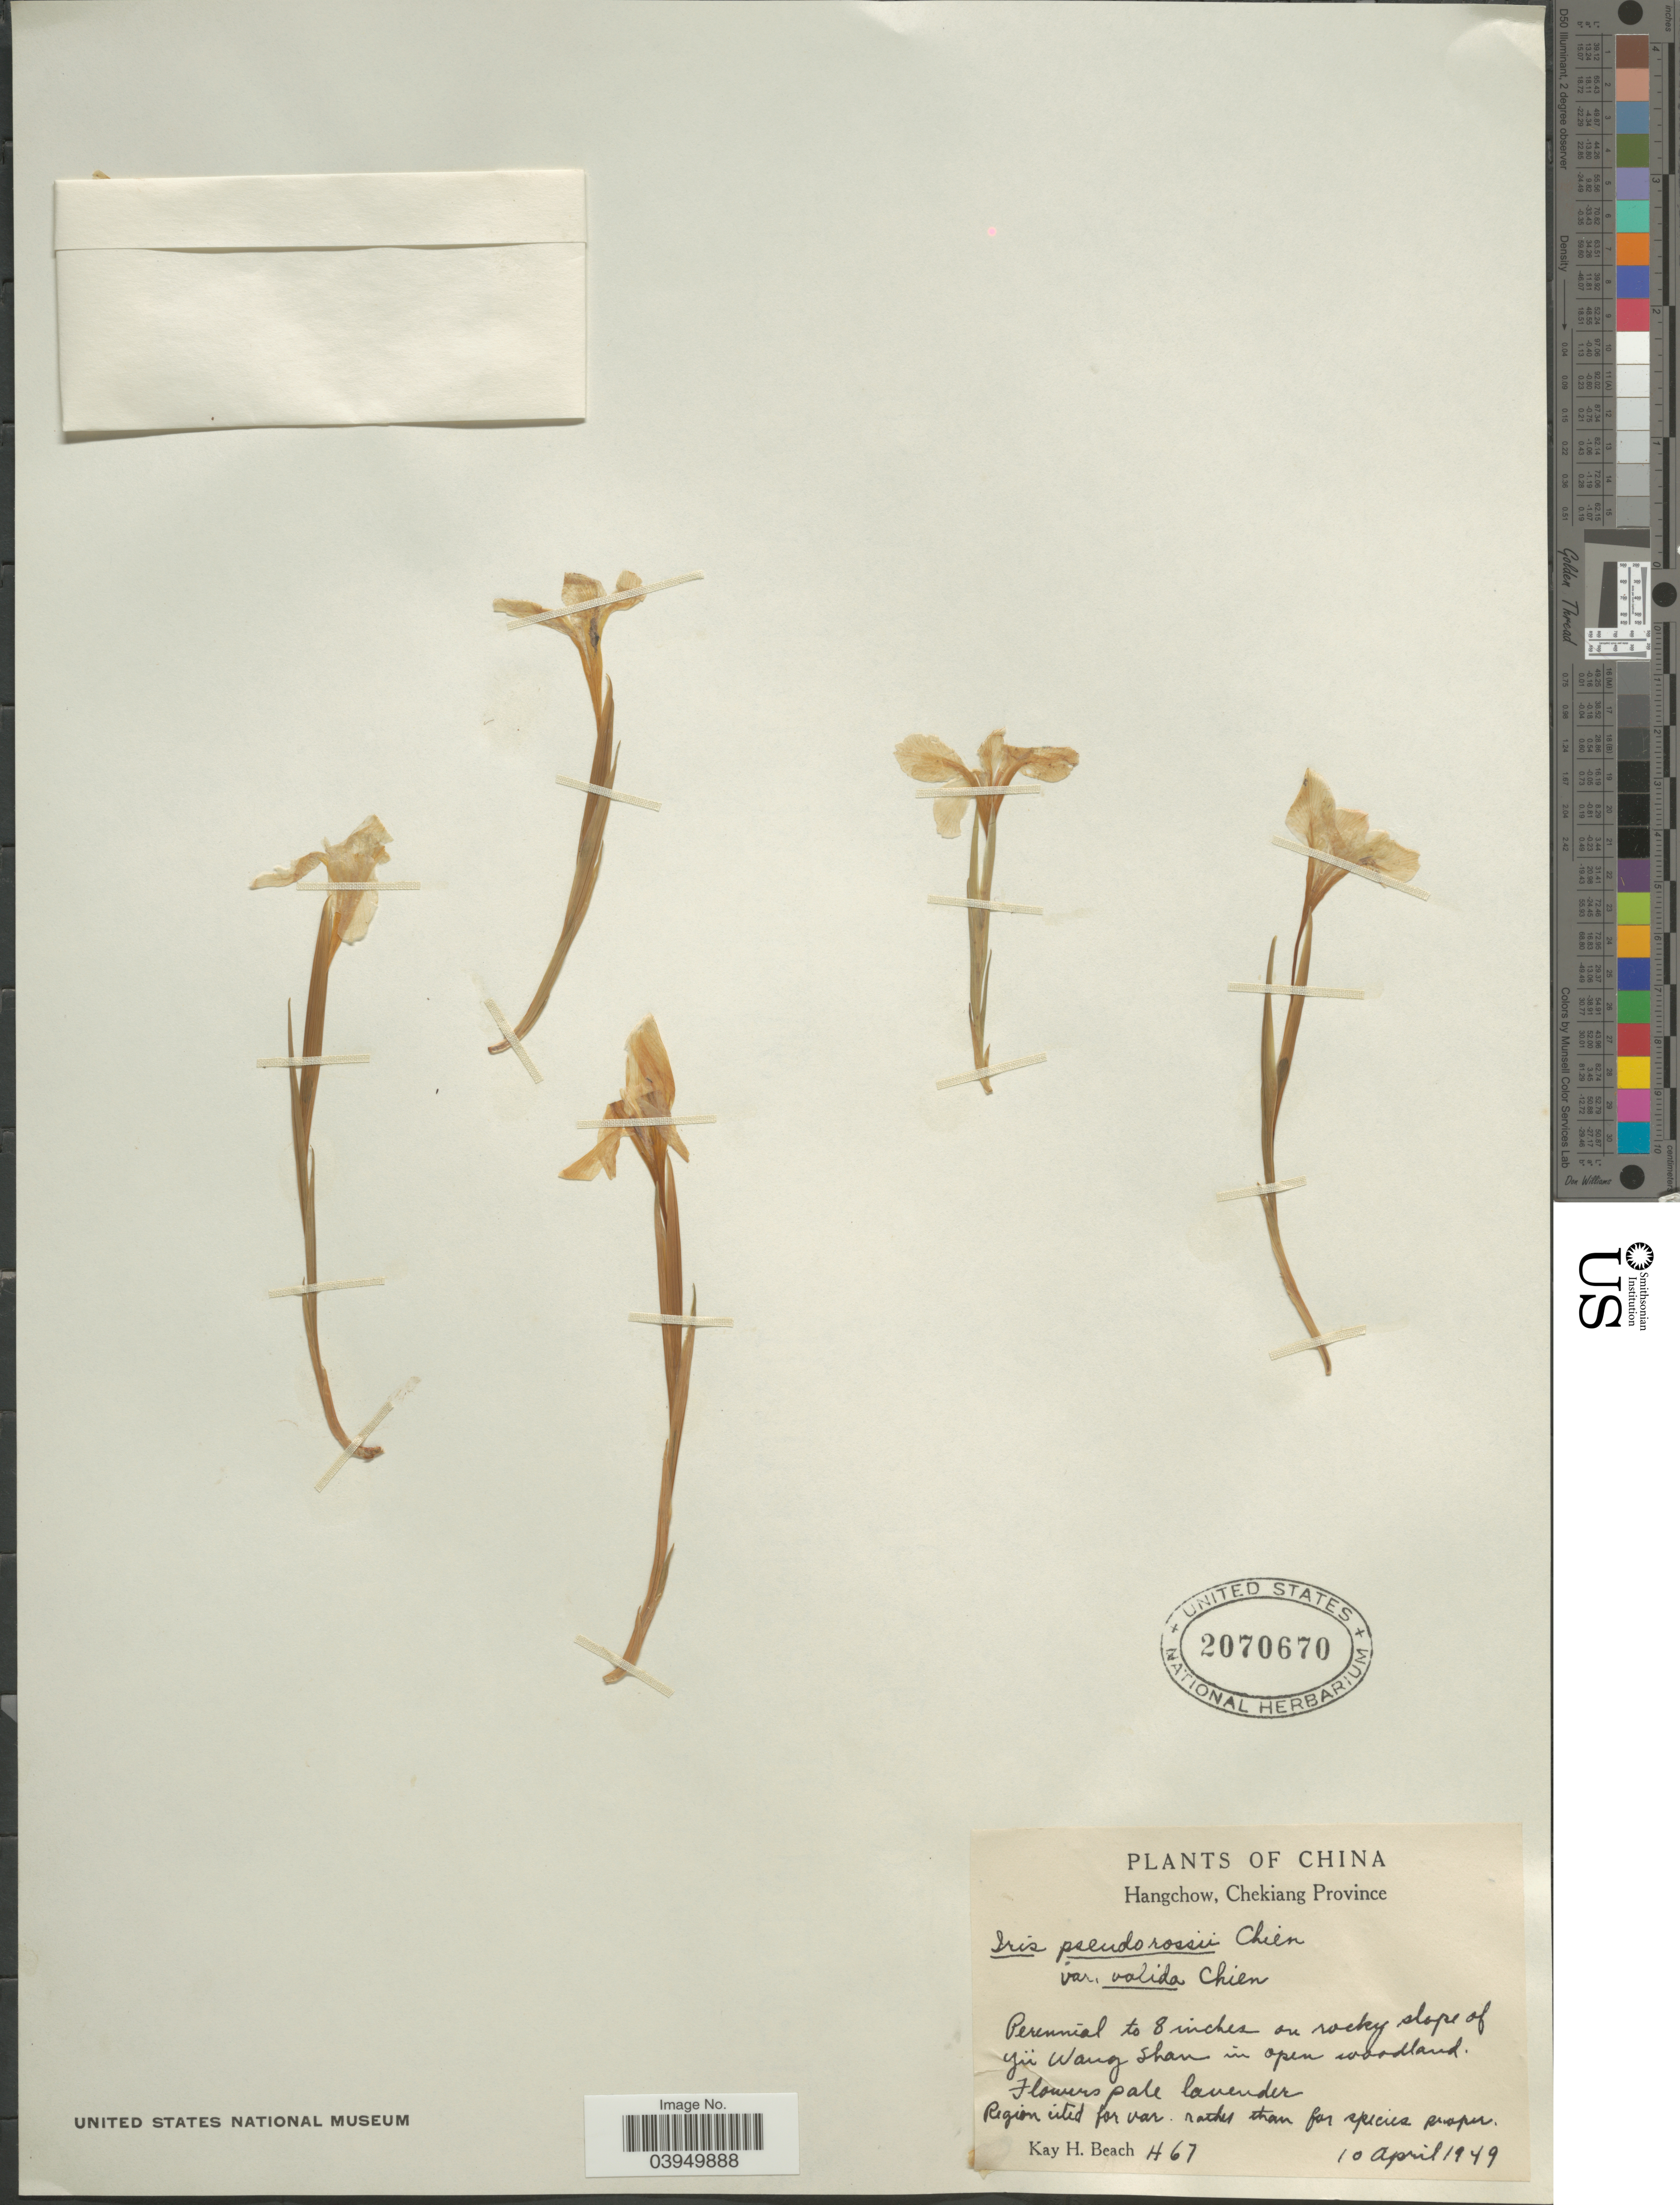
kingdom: Plantae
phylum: Tracheophyta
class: Liliopsida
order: Asparagales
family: Iridaceae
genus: Iris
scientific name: Iris pseudorossii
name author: S.S. Chien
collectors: K. H. Beach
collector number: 467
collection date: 1949-04-10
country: China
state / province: Zhejiang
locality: Hangchow, Chekiang Province. On rocky slope of Yu Wang Shan in open woodland.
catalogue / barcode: US 2070670